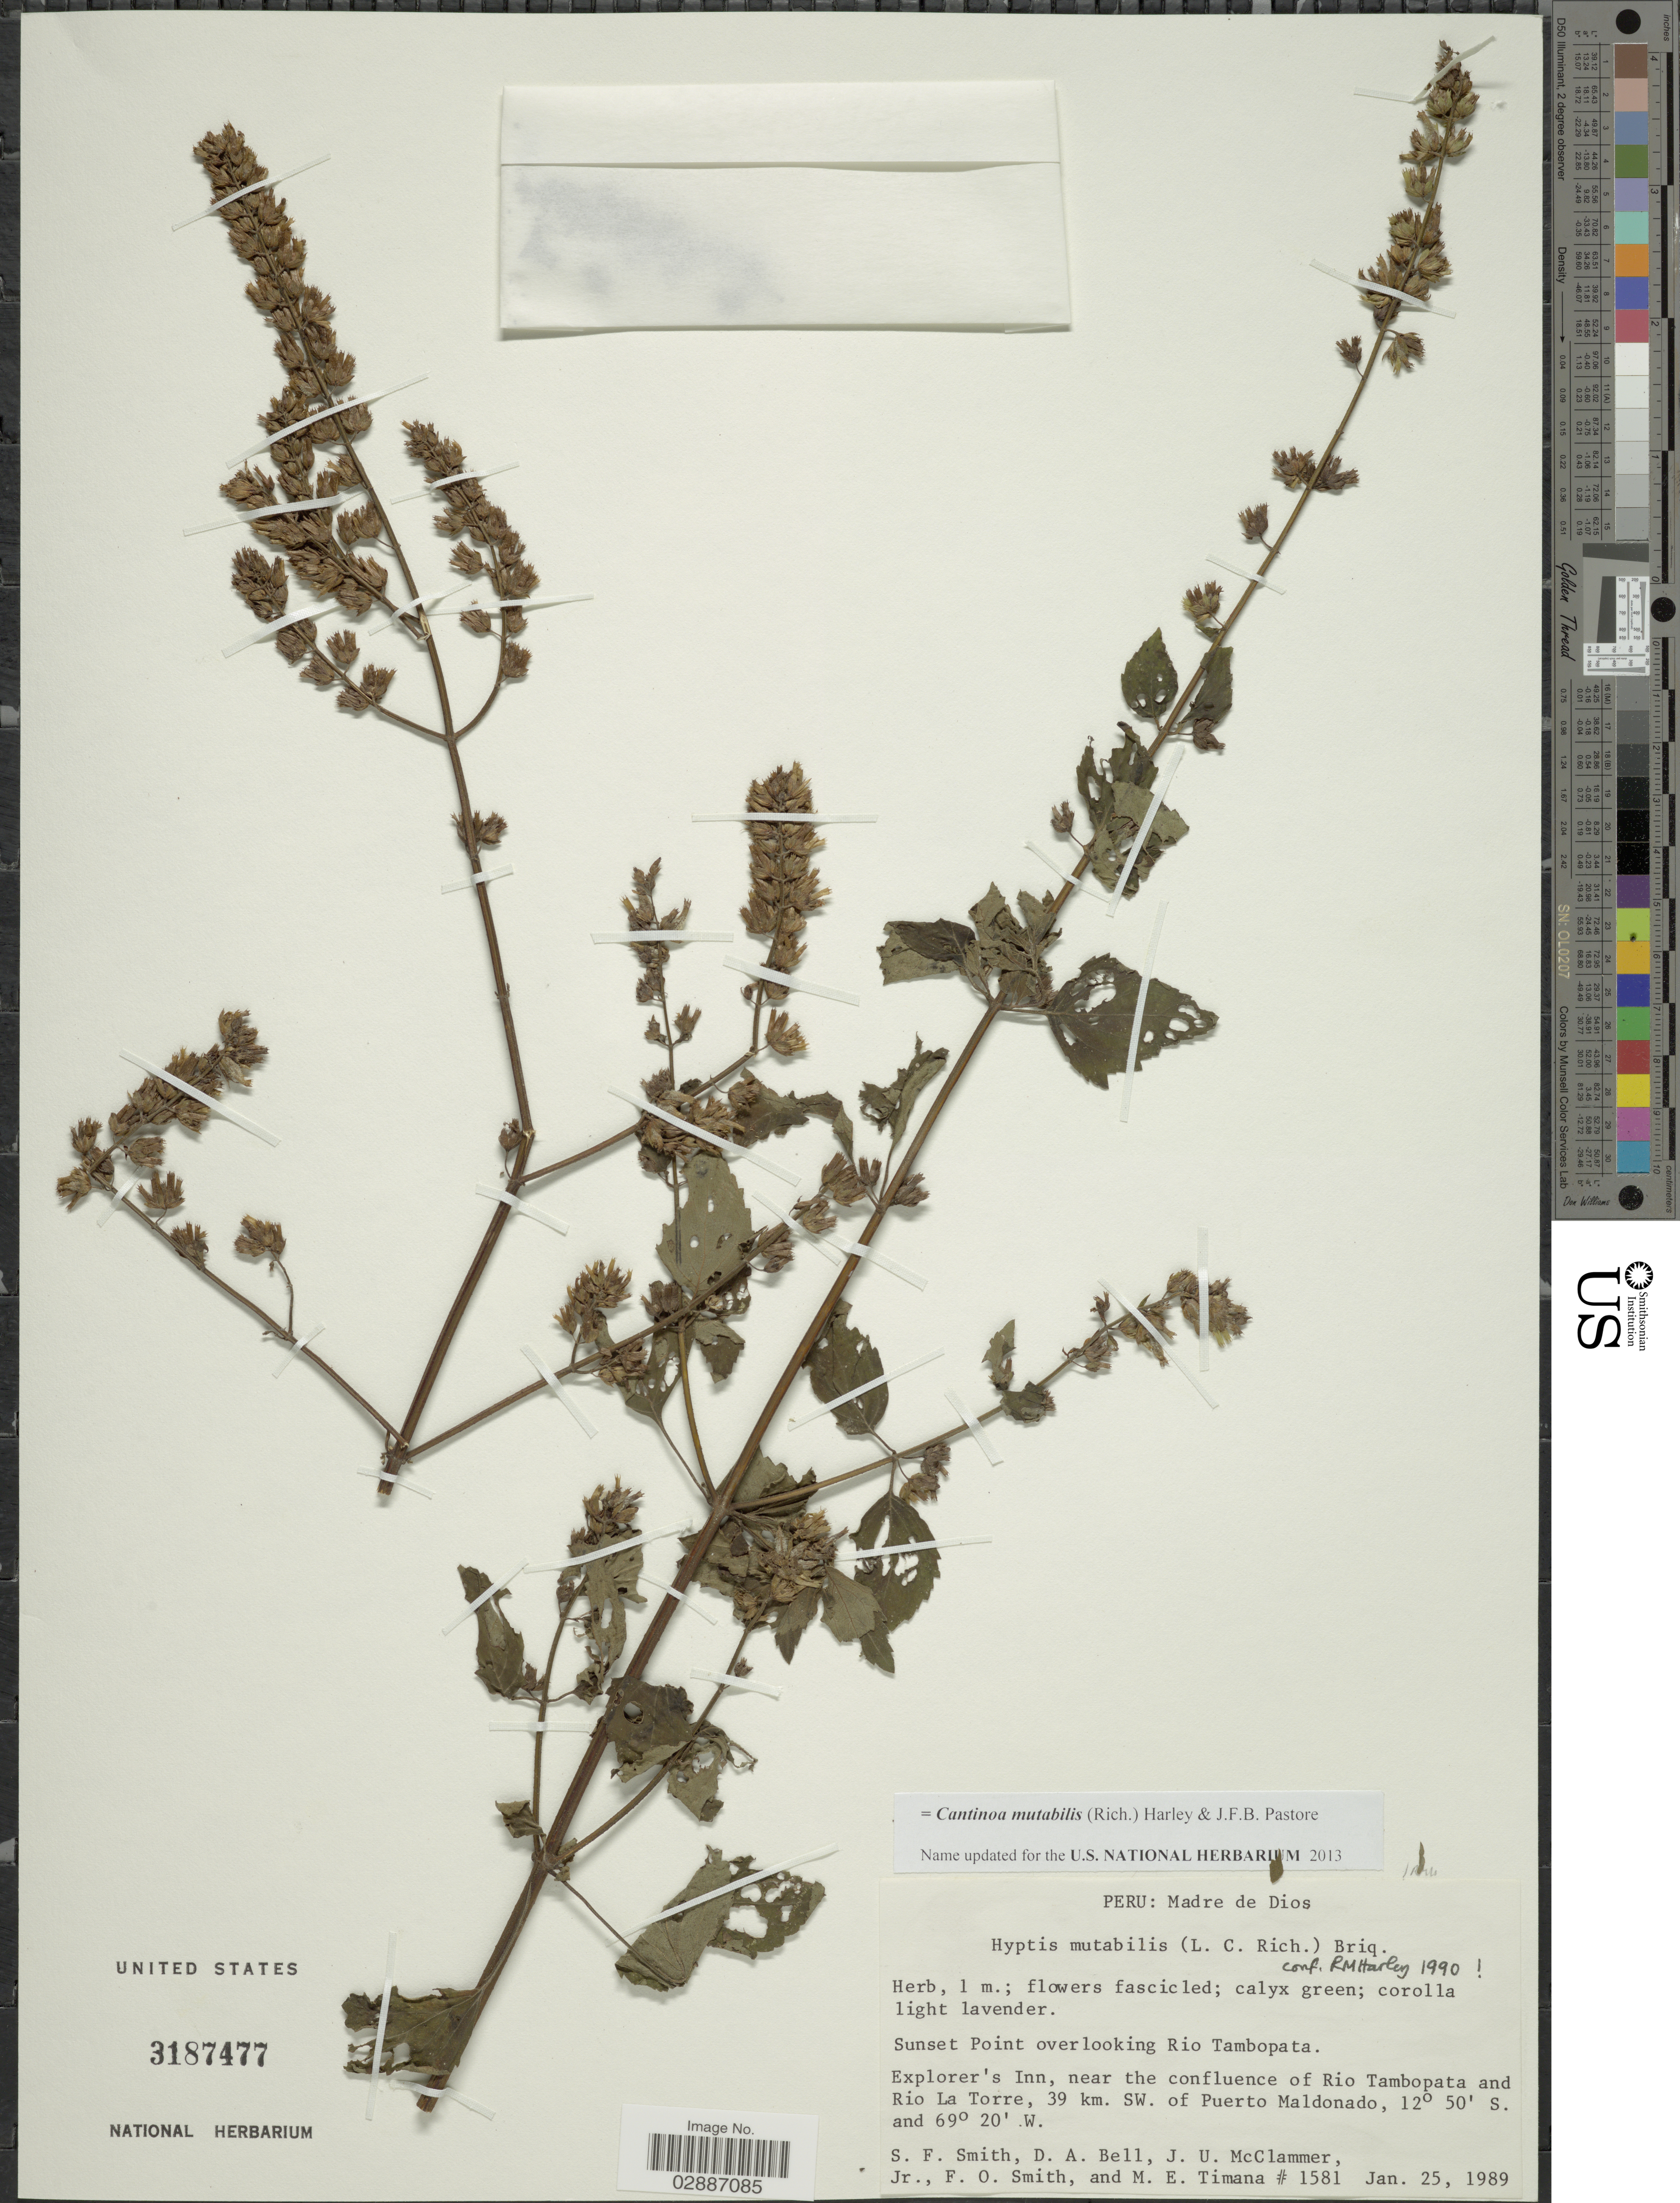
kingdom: Plantae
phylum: Tracheophyta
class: Magnoliopsida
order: Lamiales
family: Lamiaceae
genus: Cantinoa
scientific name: Cantinoa mutabilis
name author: (Epling) Harley & J.F.B. Pastore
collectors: S.F. Smith, D. A. Bell, J. McClammer & F. Smith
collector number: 1581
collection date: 1989-01-25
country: Peru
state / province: Madre de Dios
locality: Sunset Point overlooking Rio Tambopata. Explorer's Inn, near the confluence of Rio Tambopata and Rio La Torre, 39 km. SW. of Puerto Maldonado.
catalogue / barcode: US 3187477